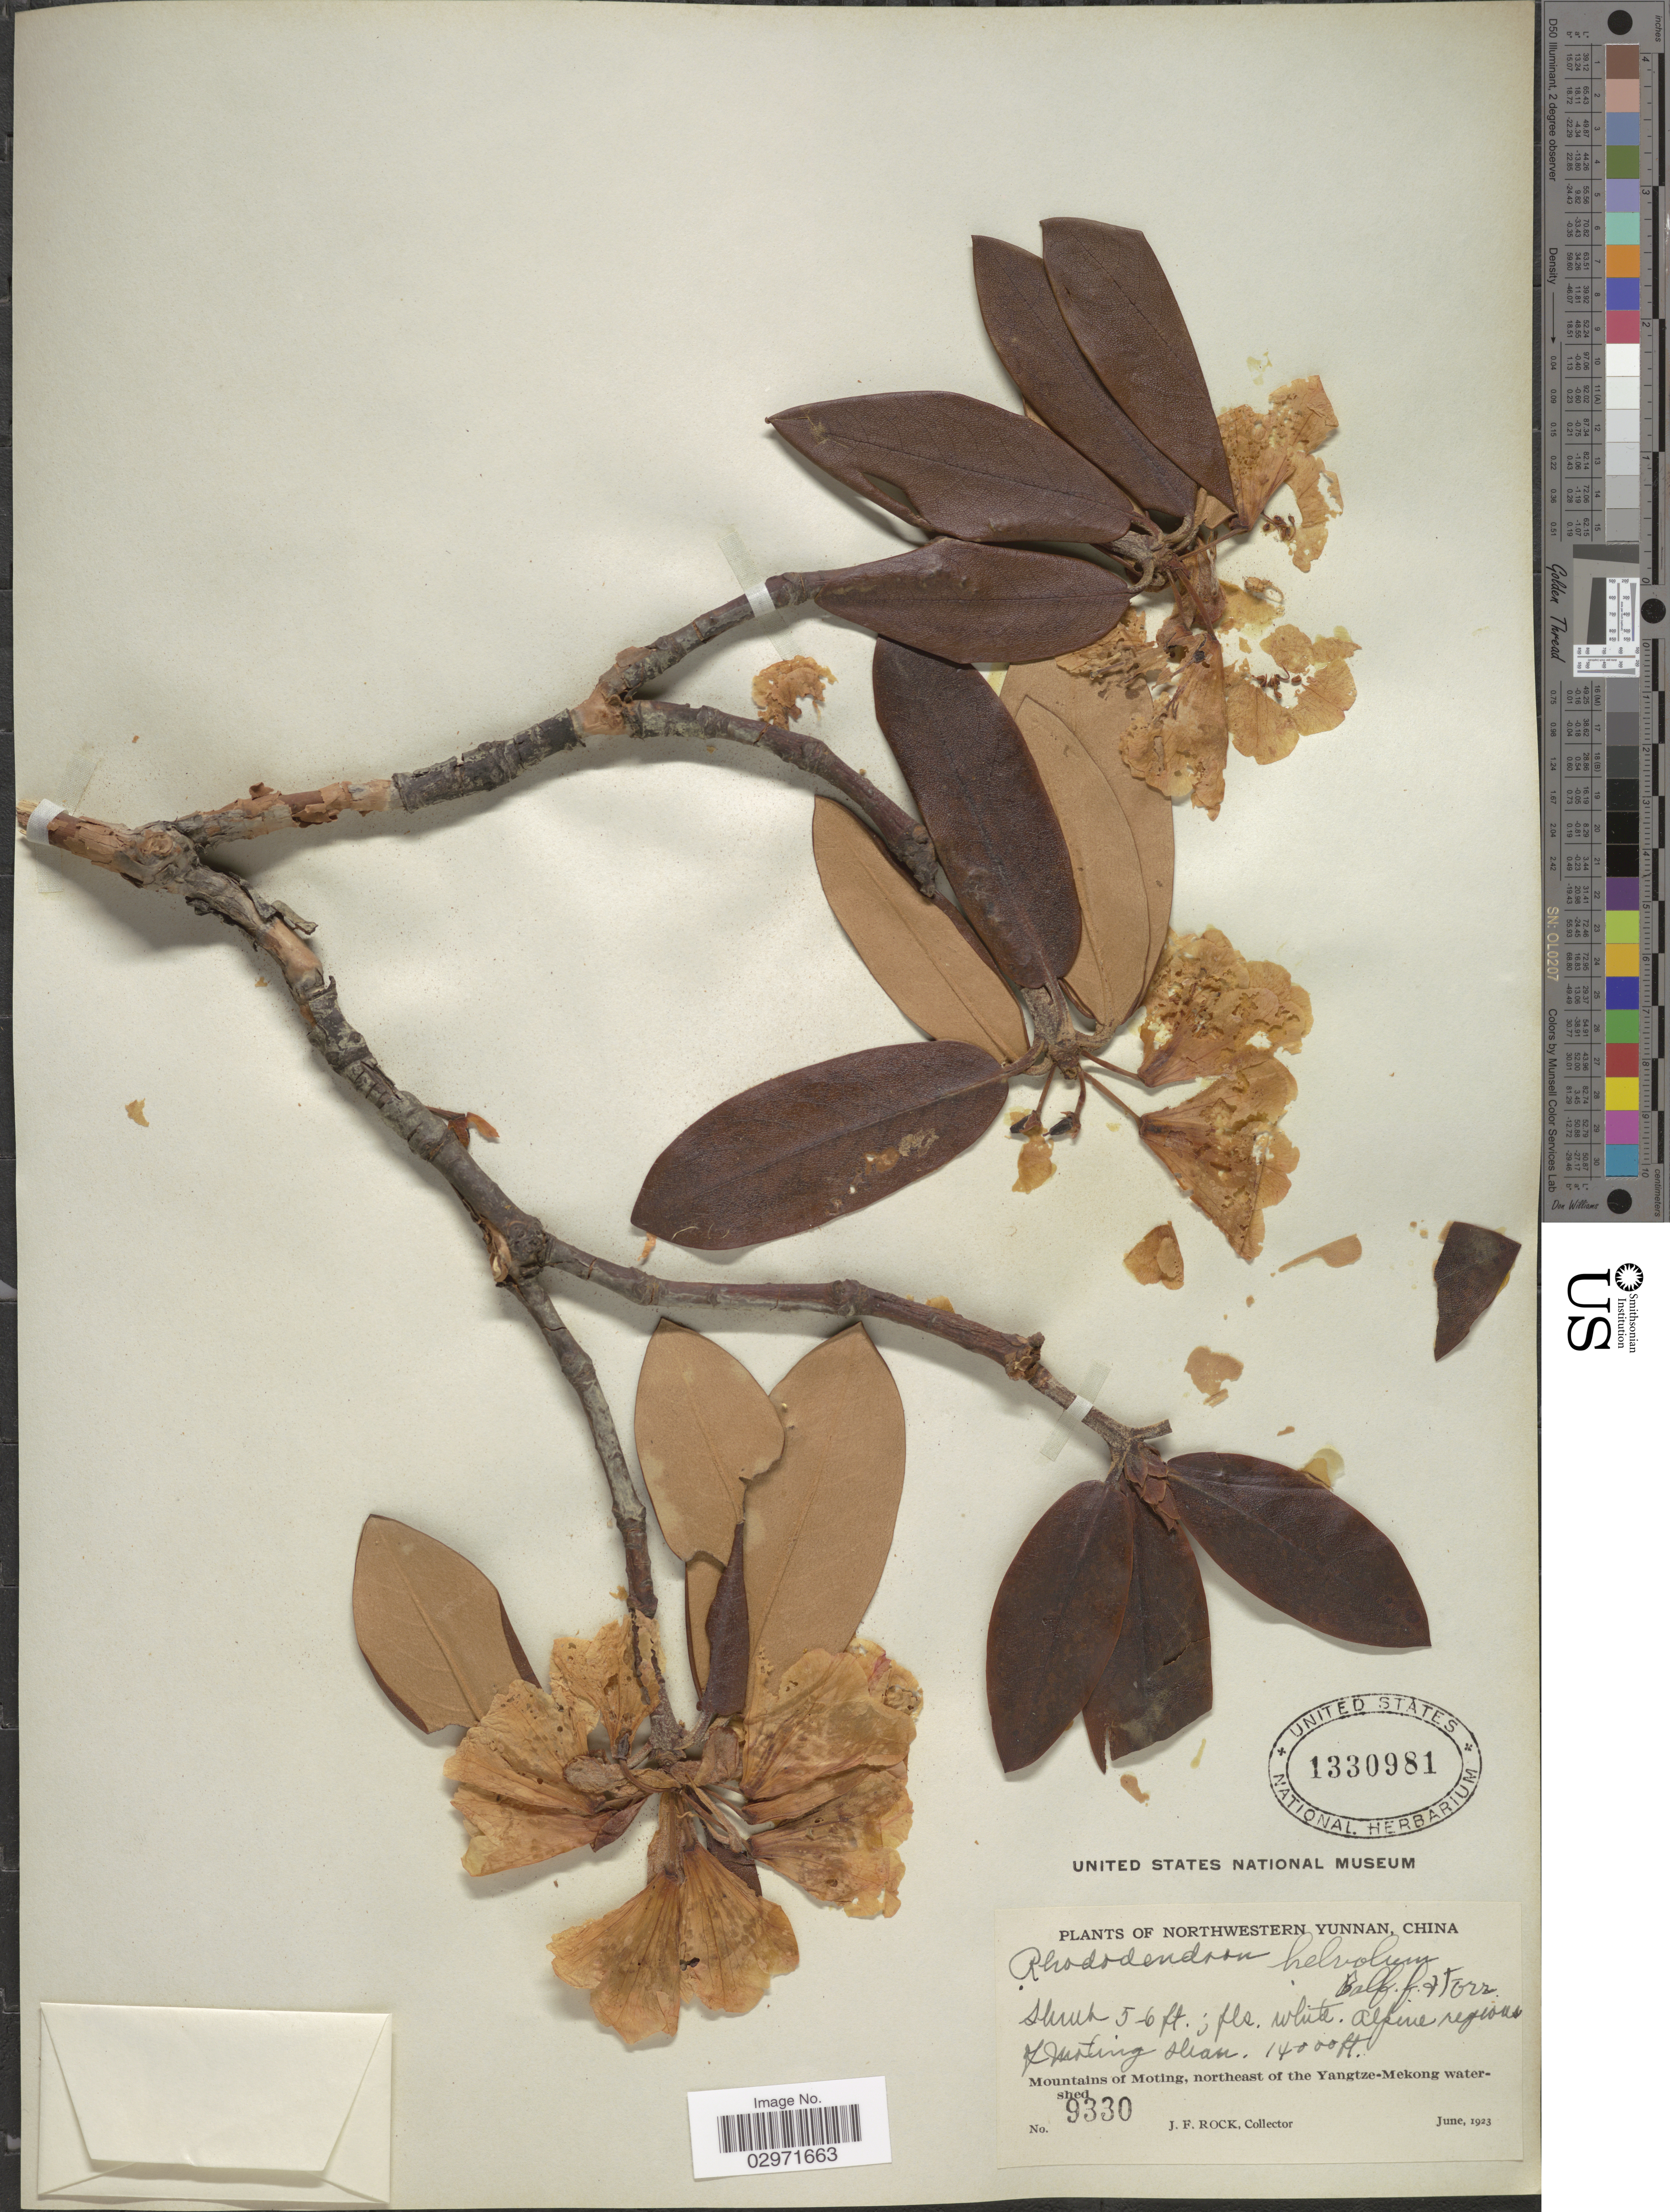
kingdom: Plantae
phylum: Tracheophyta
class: Magnoliopsida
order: Ericales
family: Ericaceae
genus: Rhododendron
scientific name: Rhododendron levistratum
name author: Balf. f. & Forrest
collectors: J. Rock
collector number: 9330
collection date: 1923-06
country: China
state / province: Yunnan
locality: Northwestern Yunnan. Alpine regions of Moting shan. Mountains of Moting, northeast of the Yangtze-Mekong watershed.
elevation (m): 4267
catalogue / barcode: US 1330981